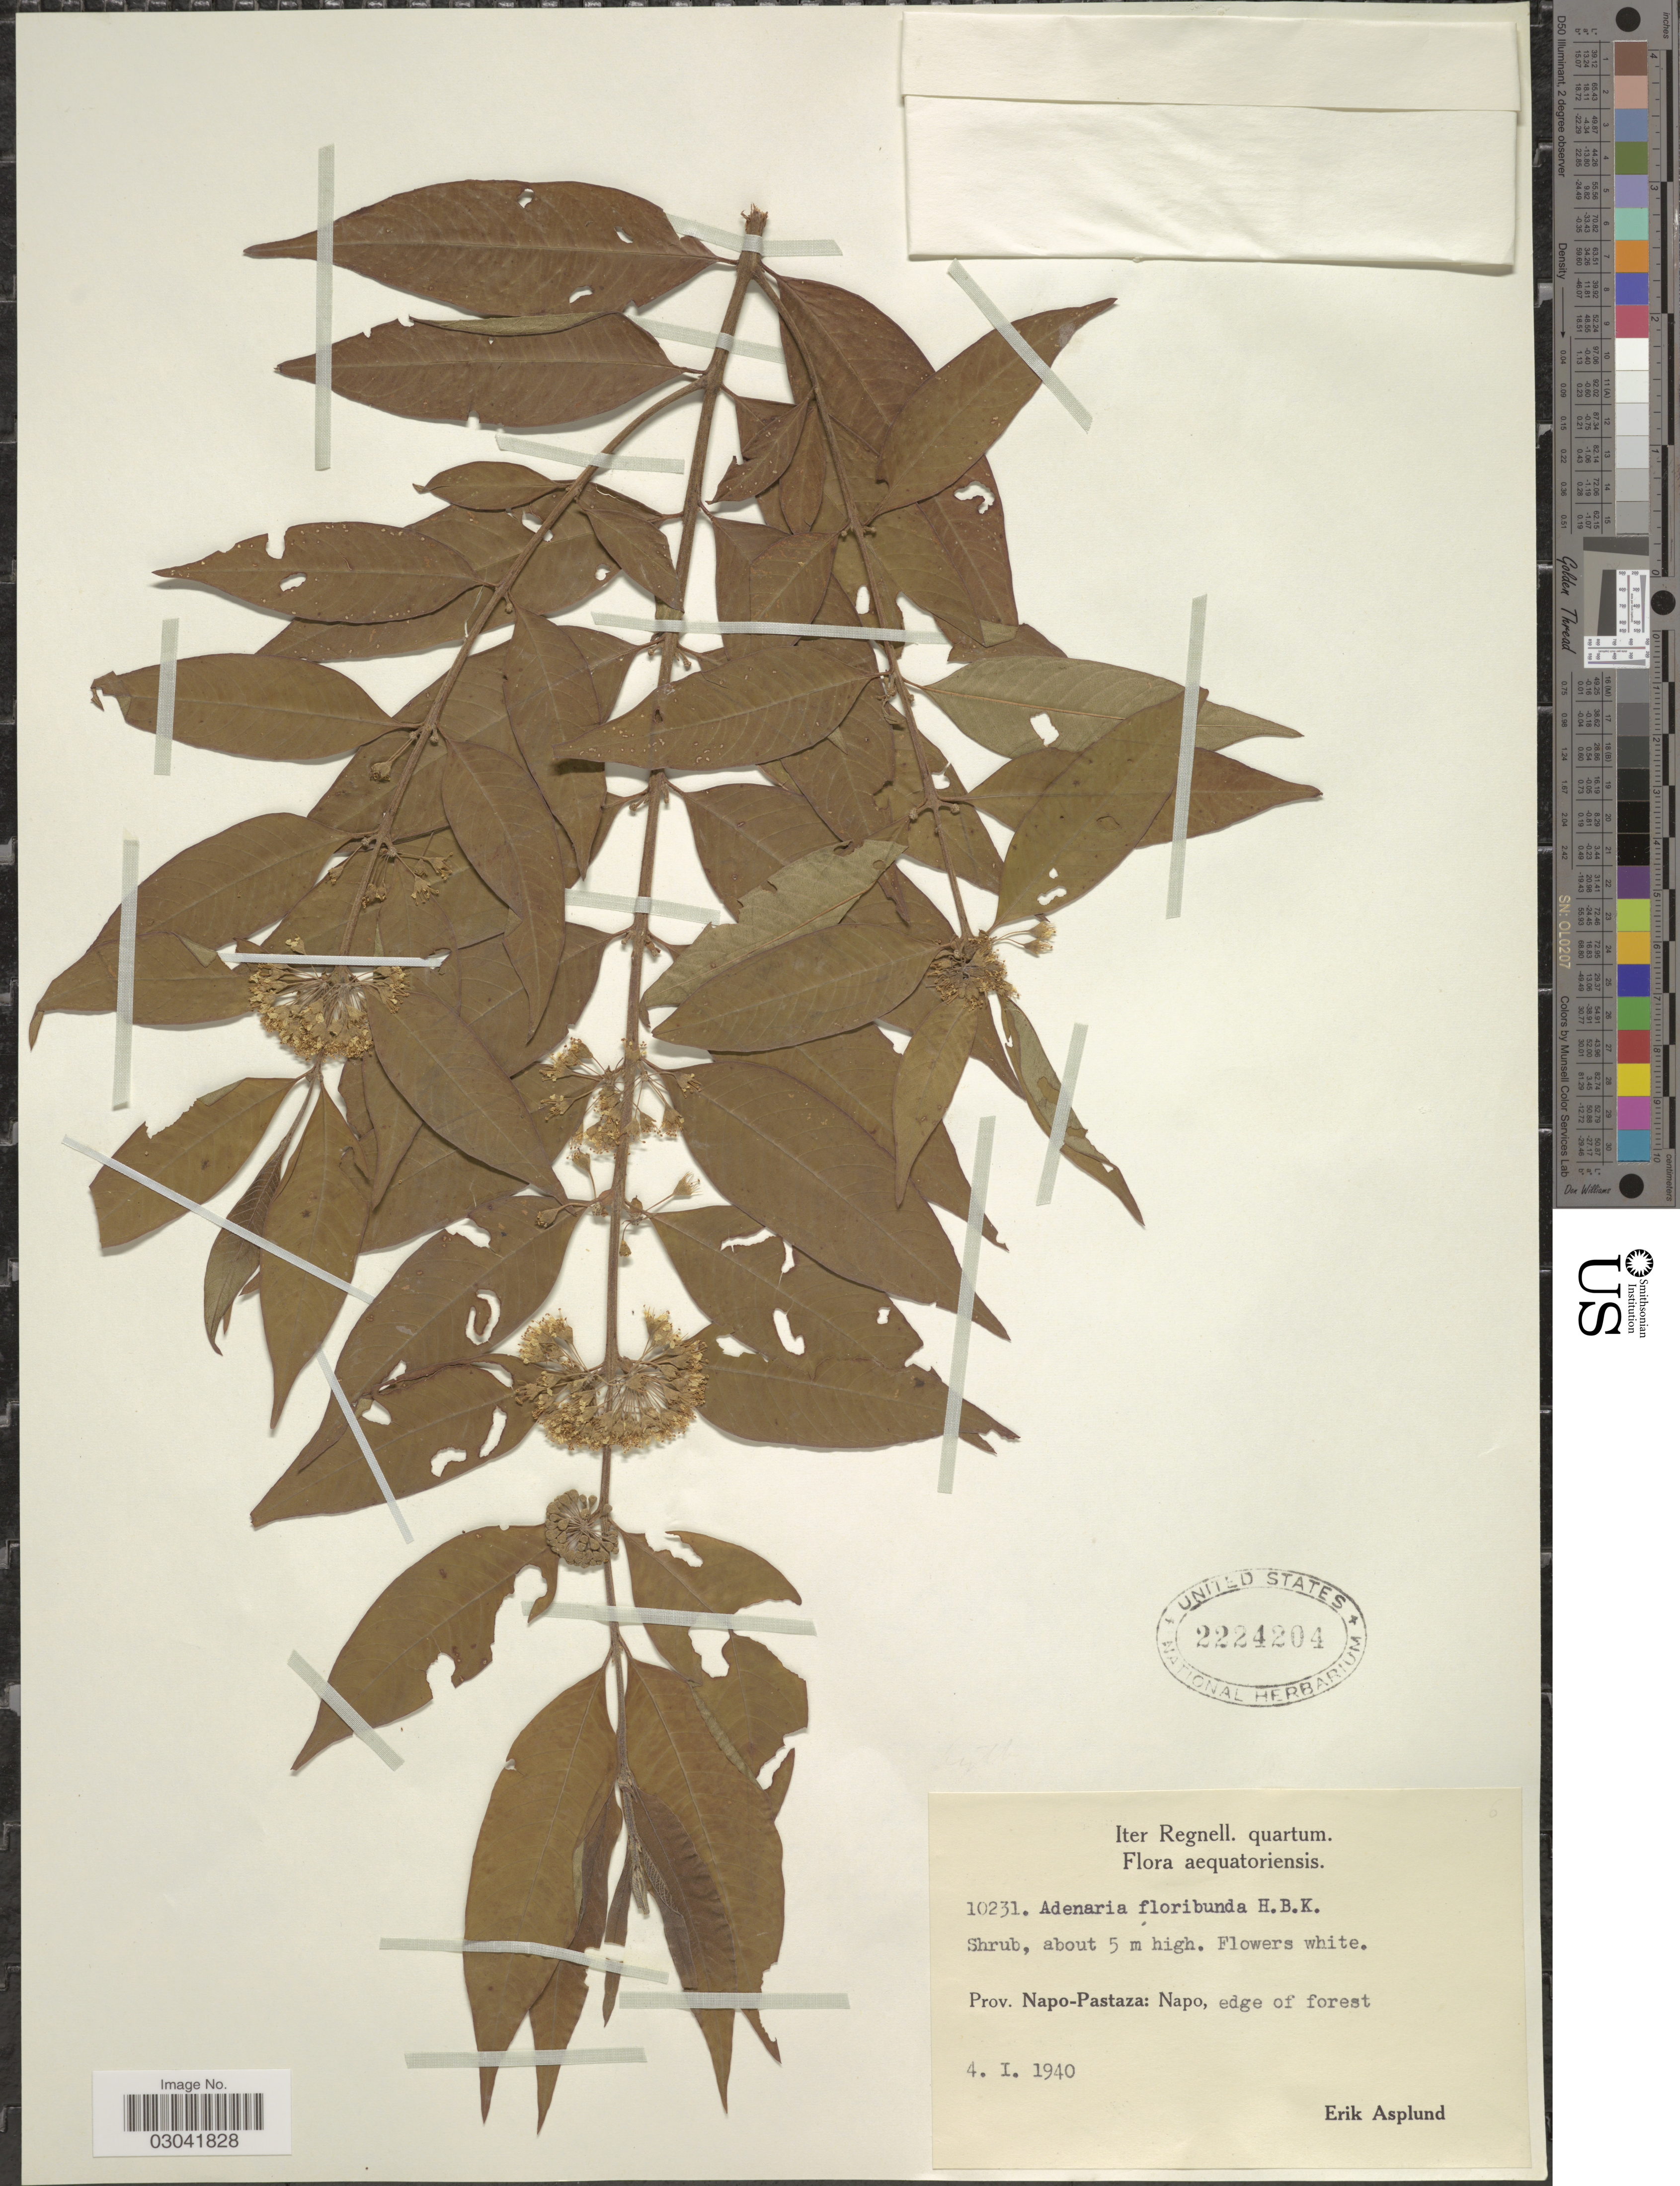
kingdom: Plantae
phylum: Tracheophyta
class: Magnoliopsida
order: Myrtales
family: Lythraceae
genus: Adenaria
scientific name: Adenaria floribunda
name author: Kunth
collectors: E. Asplund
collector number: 10231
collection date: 1940-01-04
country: Ecuador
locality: Prov. Napo-Pastaza: Napo.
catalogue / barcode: US 2224204